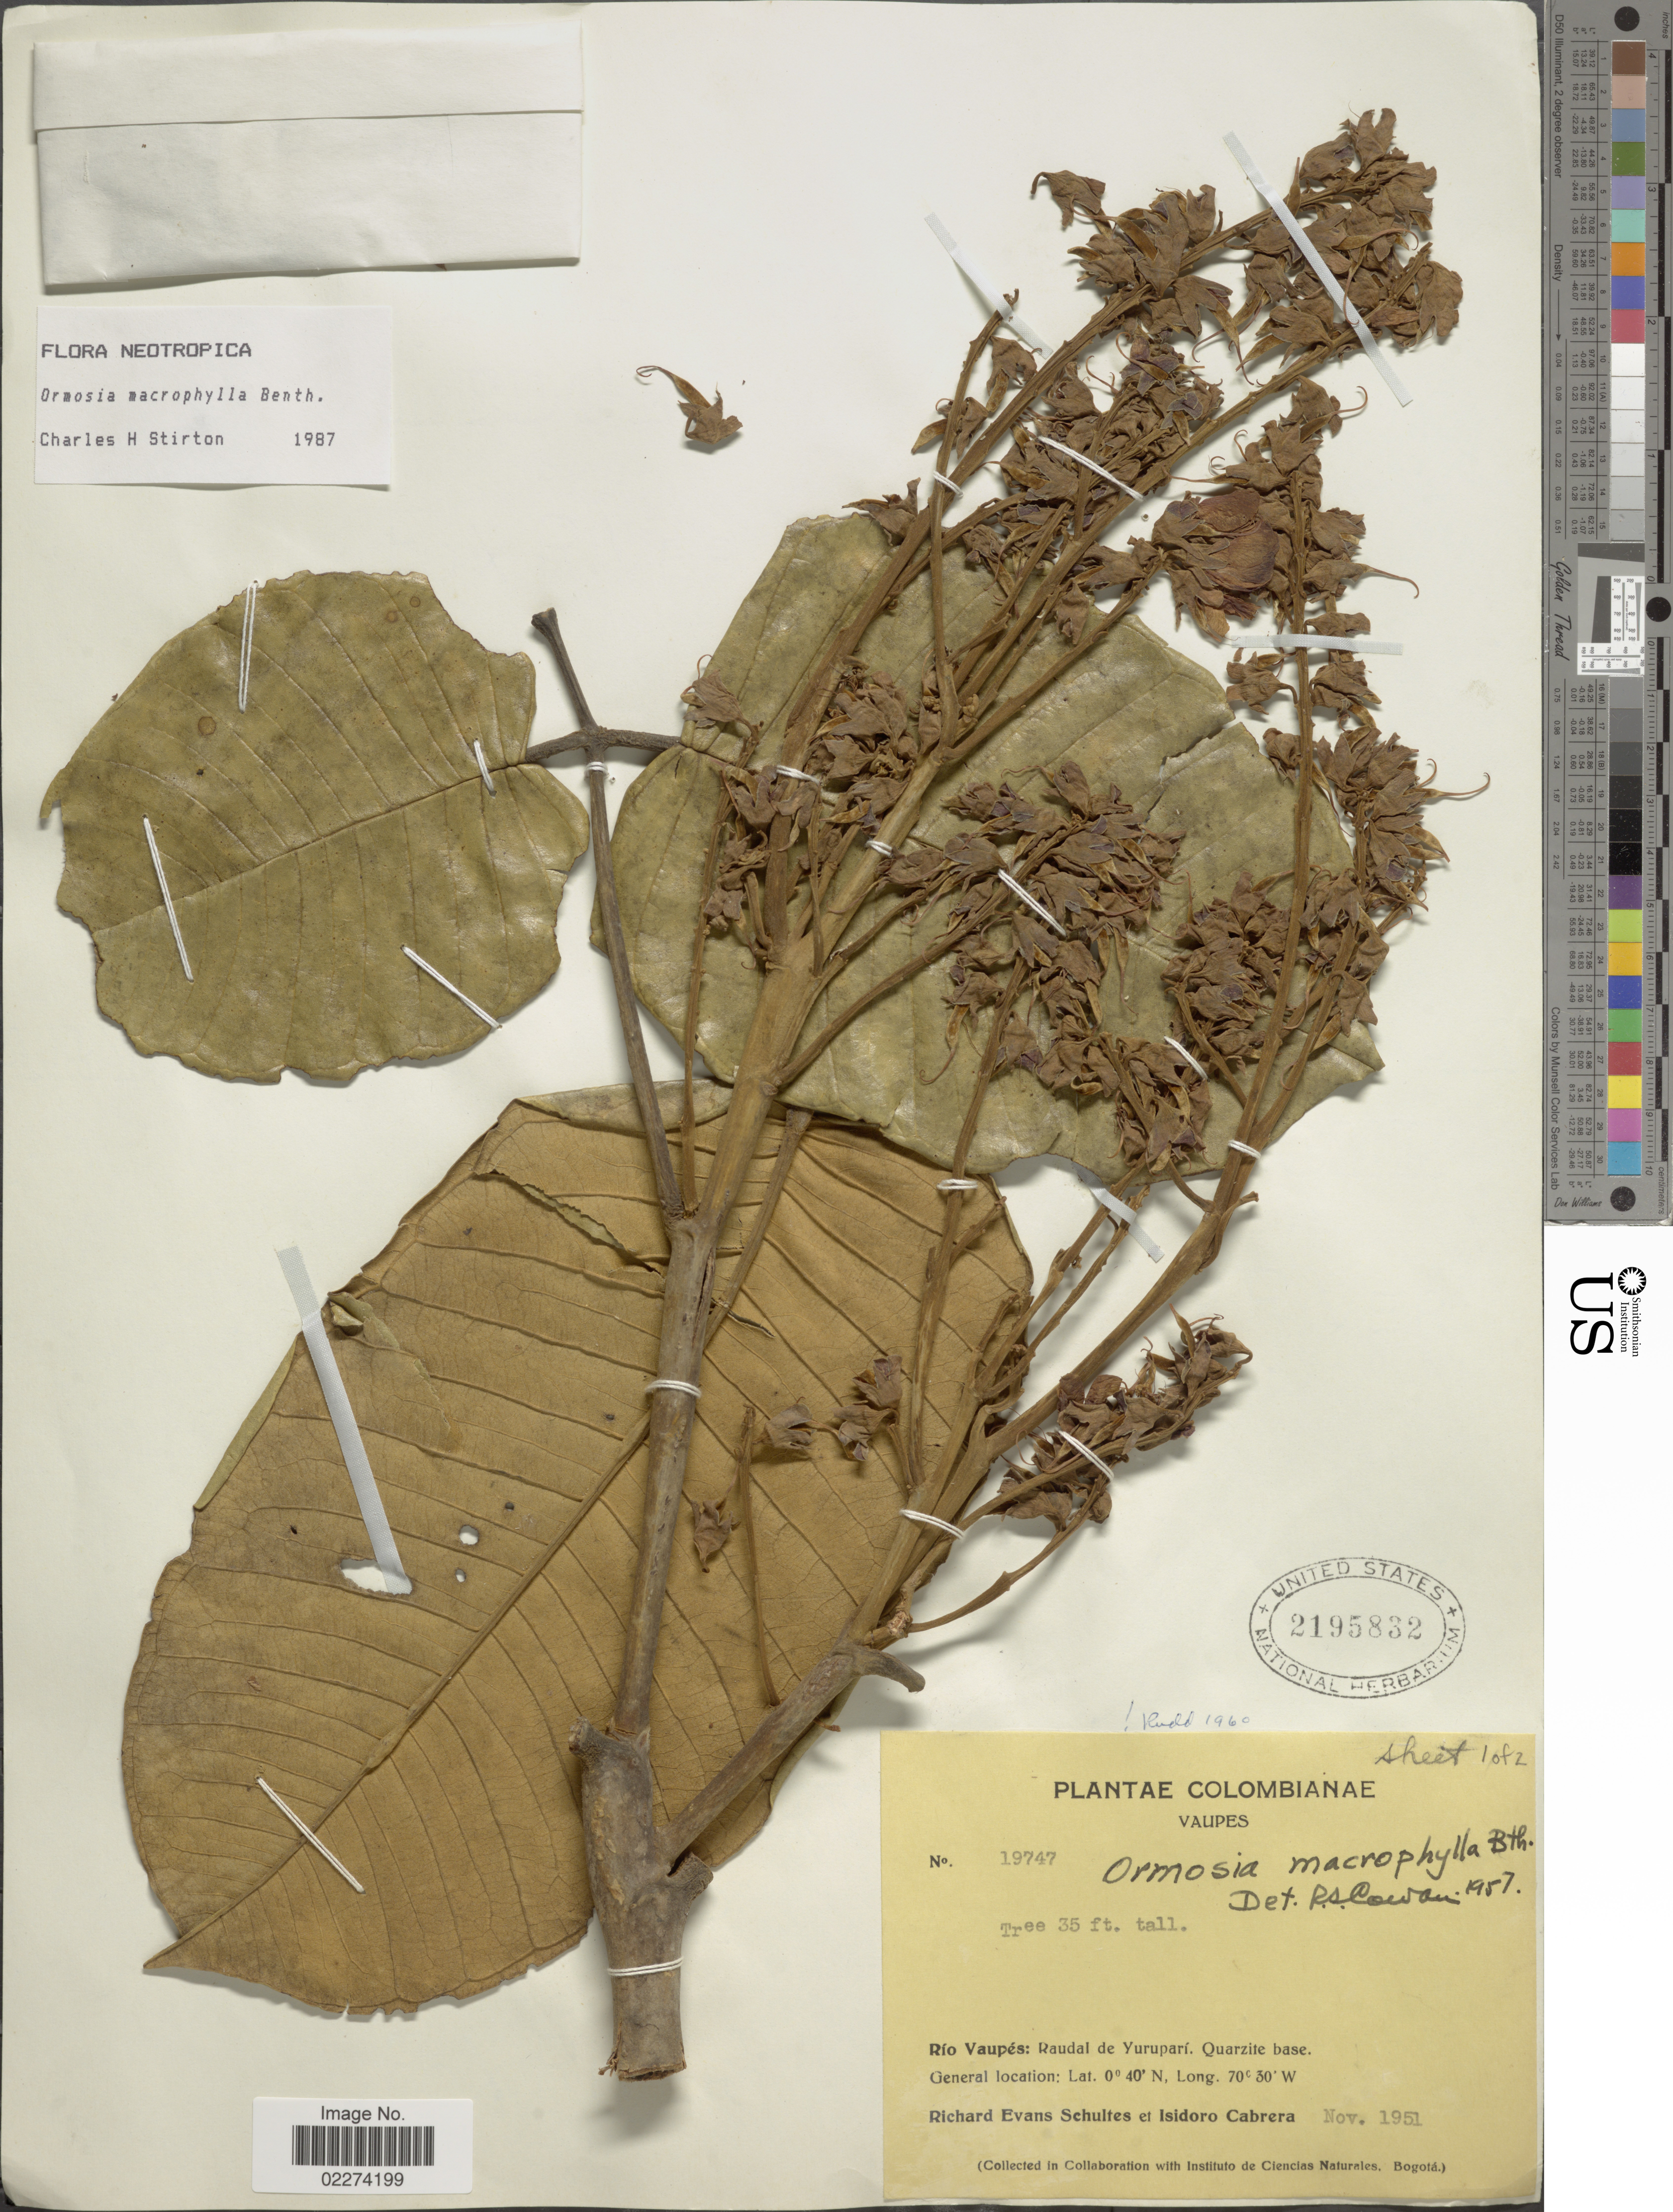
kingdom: Plantae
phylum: Tracheophyta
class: Magnoliopsida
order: Fabales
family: Fabaceae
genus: Ormosia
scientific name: Ormosia macrophylla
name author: Benth.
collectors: R. E. Schultes & I. Cabrera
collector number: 19747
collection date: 1951-11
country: Colombia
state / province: Vaupés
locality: Rio Vaupes: Raudal de Yurupari, Quarzite base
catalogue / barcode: US 2195832